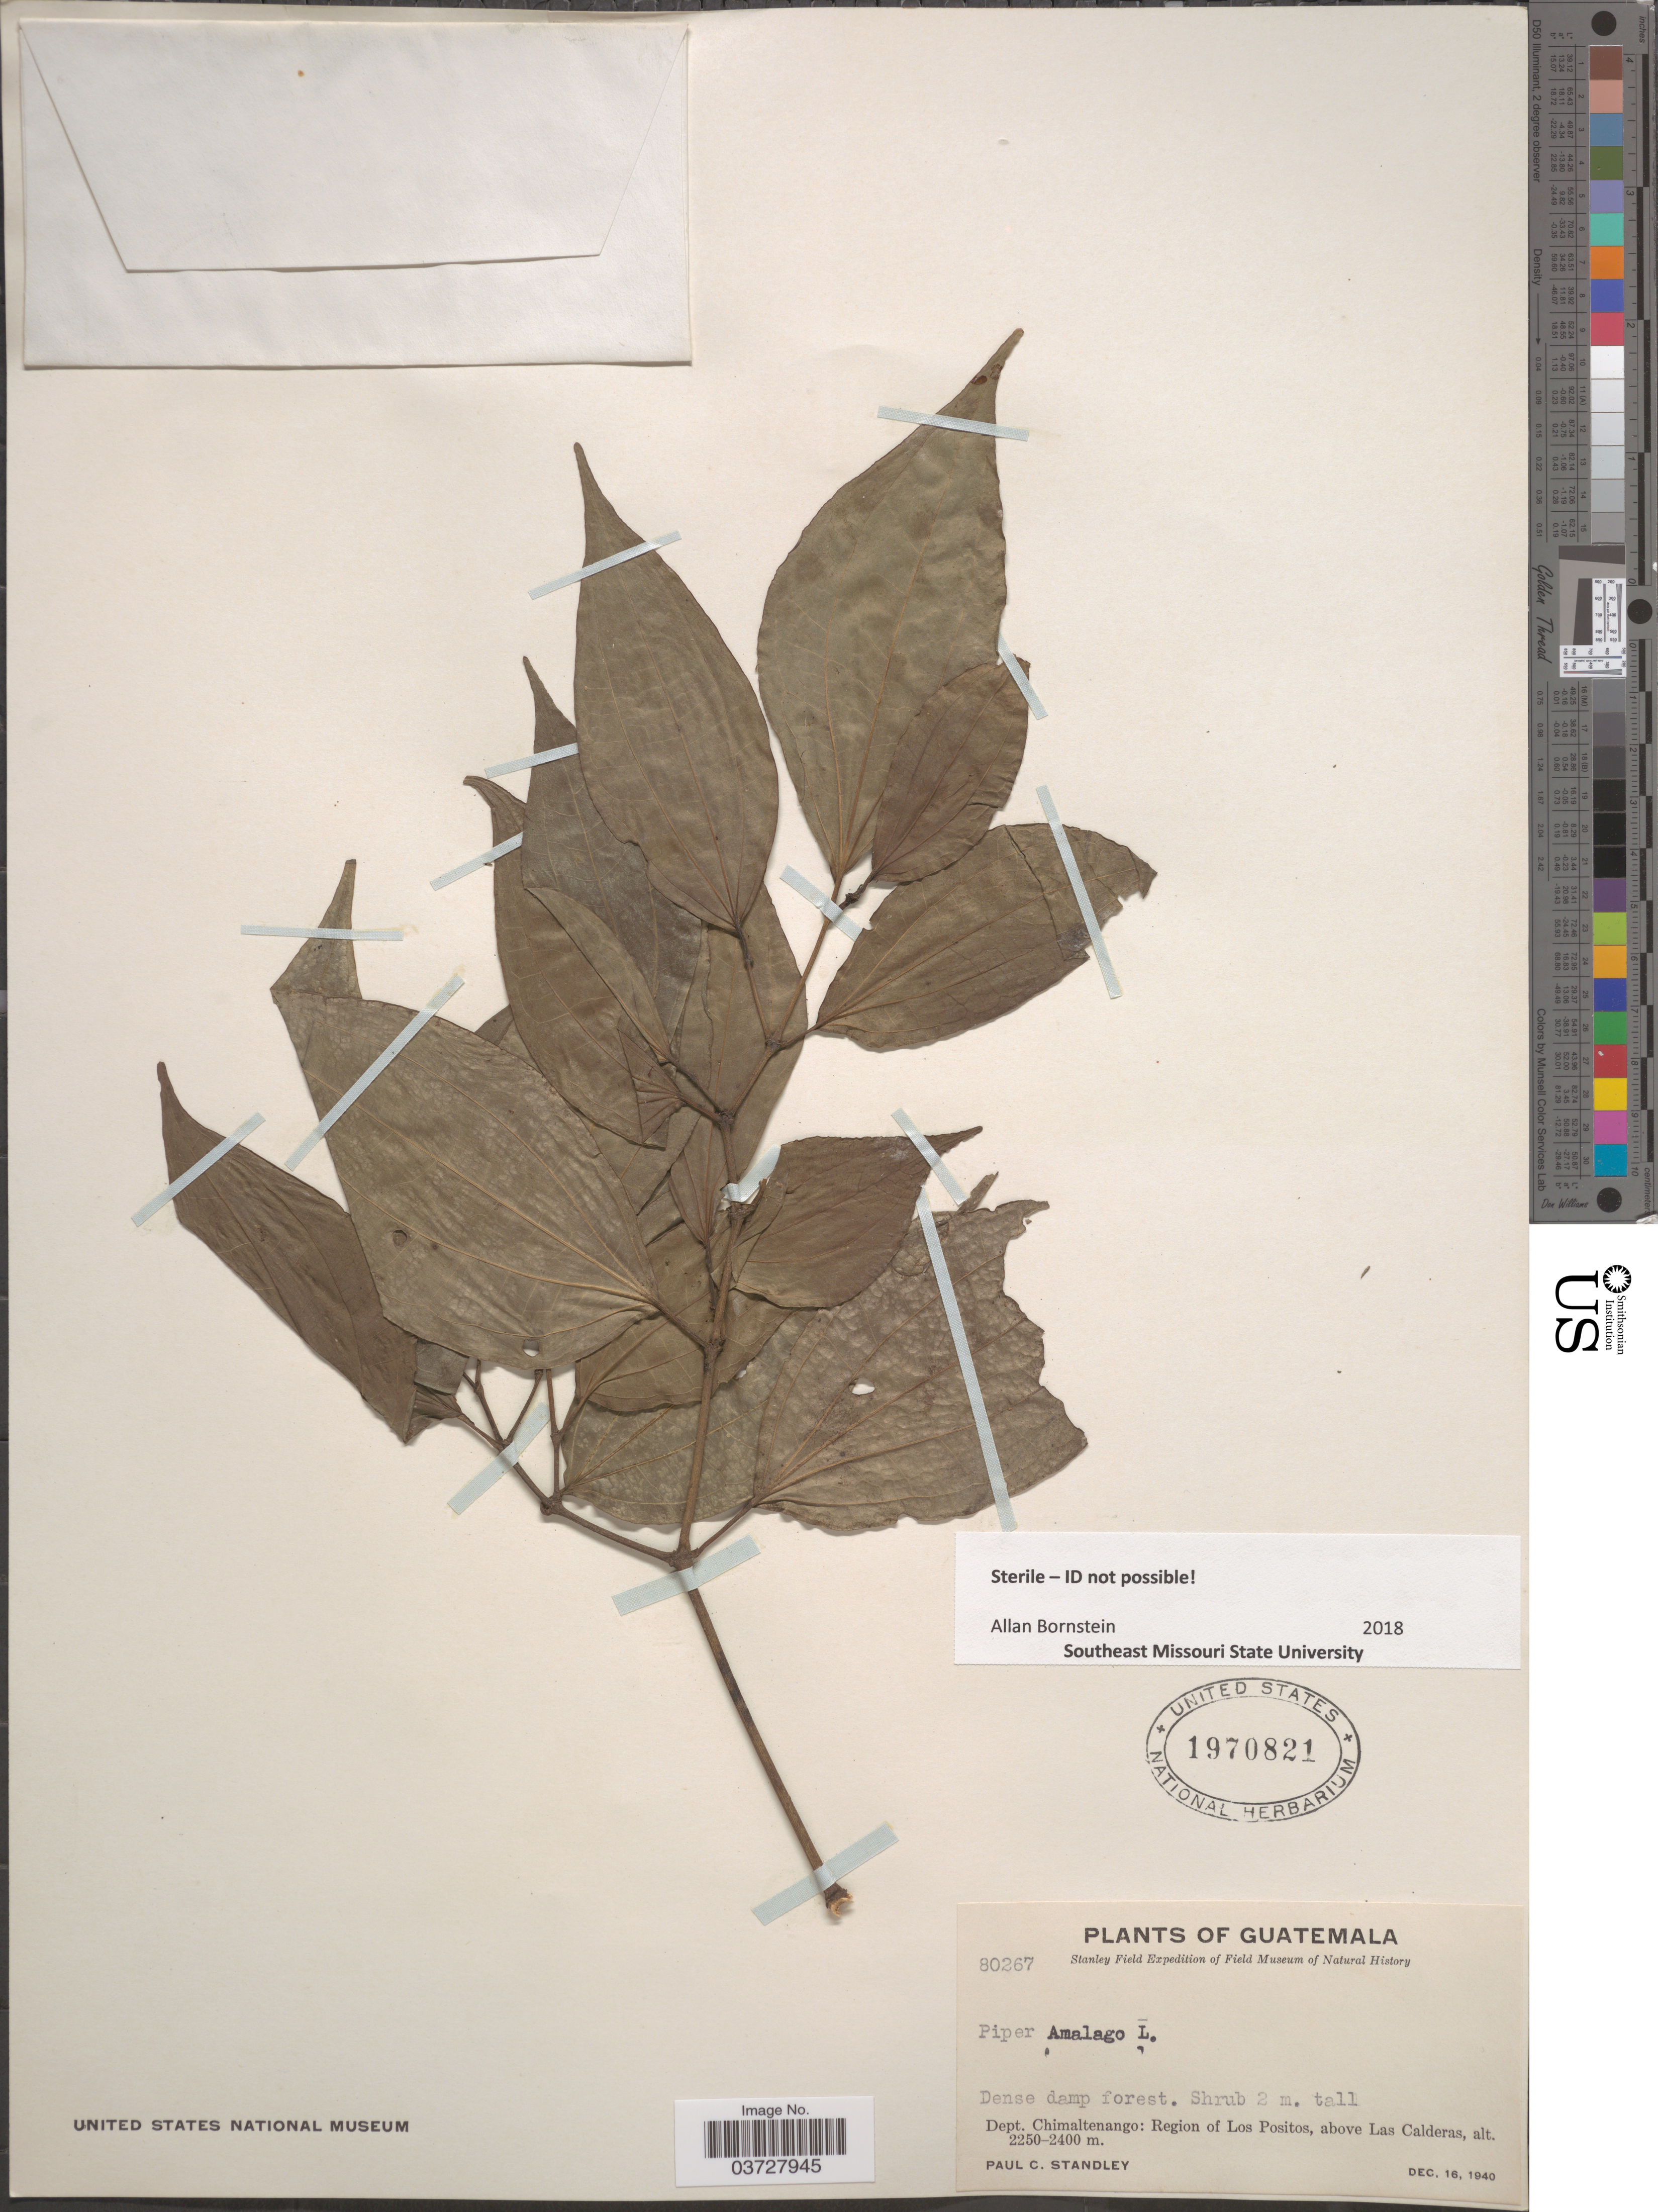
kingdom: Plantae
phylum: Tracheophyta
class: Magnoliopsida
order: Piperales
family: Piperaceae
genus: Piper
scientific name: Piper sp.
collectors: P. C. Standley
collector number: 80267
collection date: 1940-12-16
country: Guatemala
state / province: Chimaltenango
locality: Dept. Chimaltenango: Region of Los Positos, above Las Calderas.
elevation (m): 2250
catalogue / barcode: US 1970821